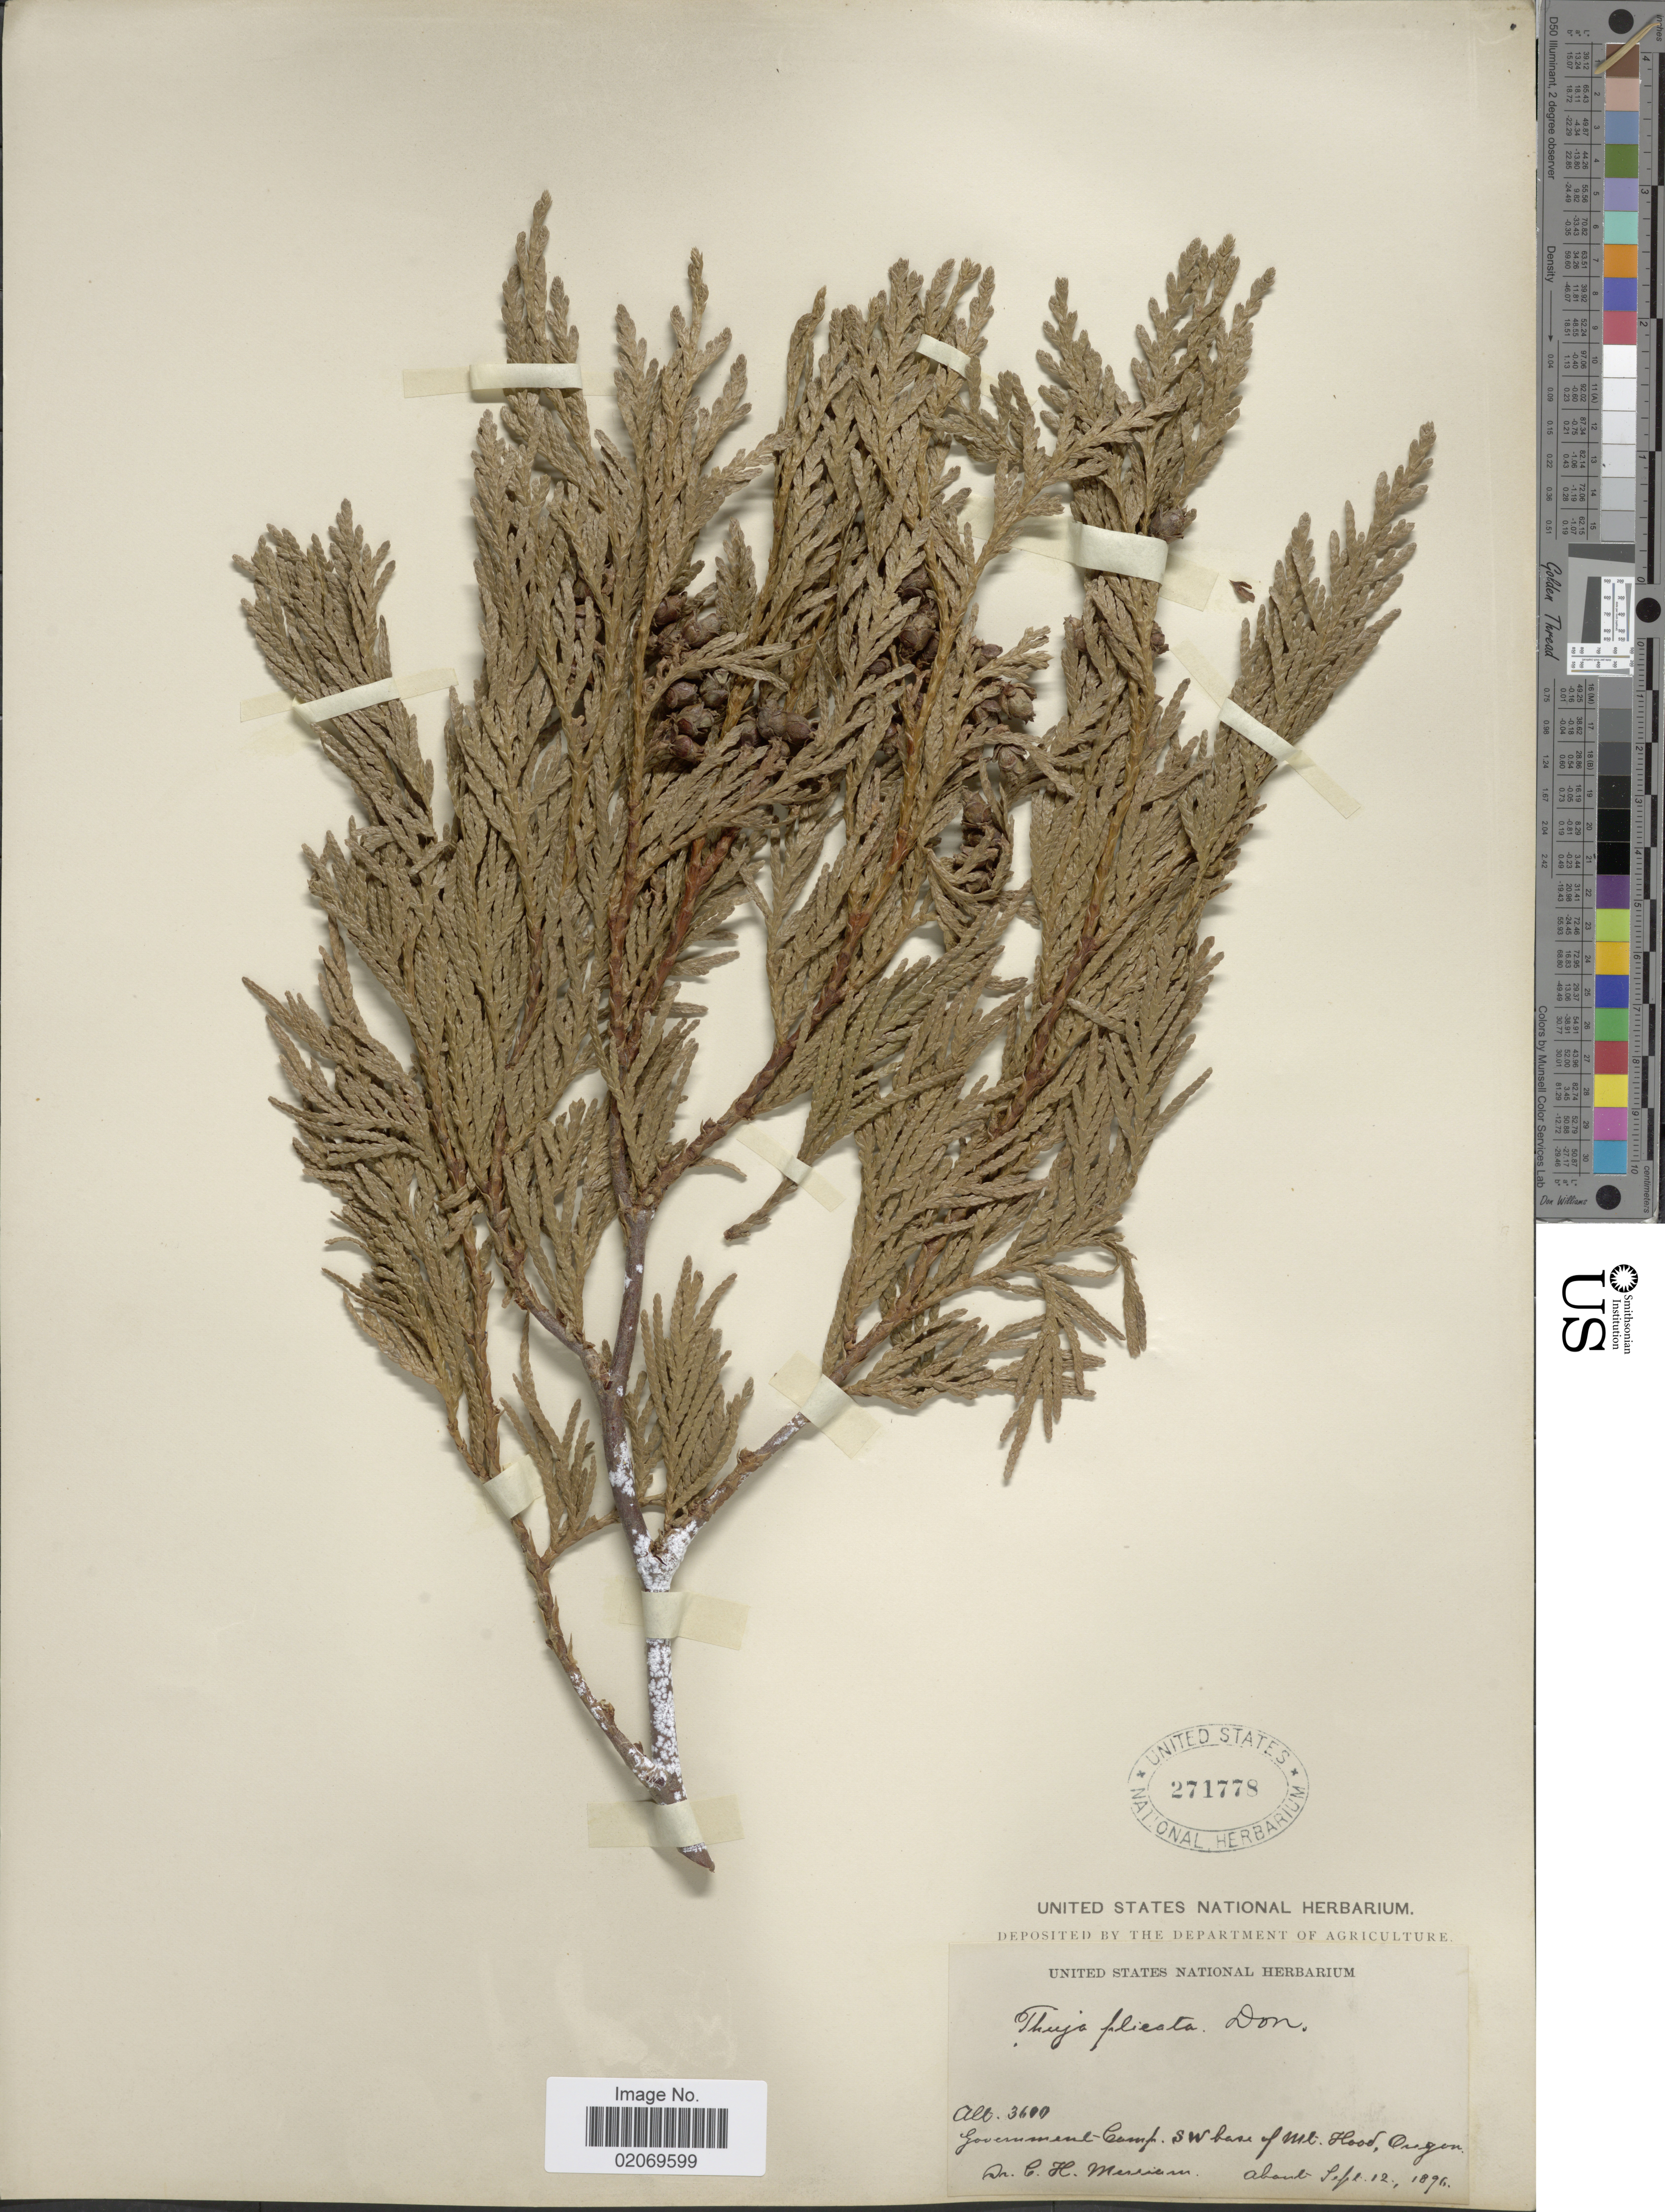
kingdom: Plantae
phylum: Tracheophyta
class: Pinopsida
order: Pinales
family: Cupressaceae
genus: Thuja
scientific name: Thuja plicata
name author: Donn & D. Don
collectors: C. Merriam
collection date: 1896-09-12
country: United States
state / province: Oregon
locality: Government Camp, S.W. base of Mt Hood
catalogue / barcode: US 271778